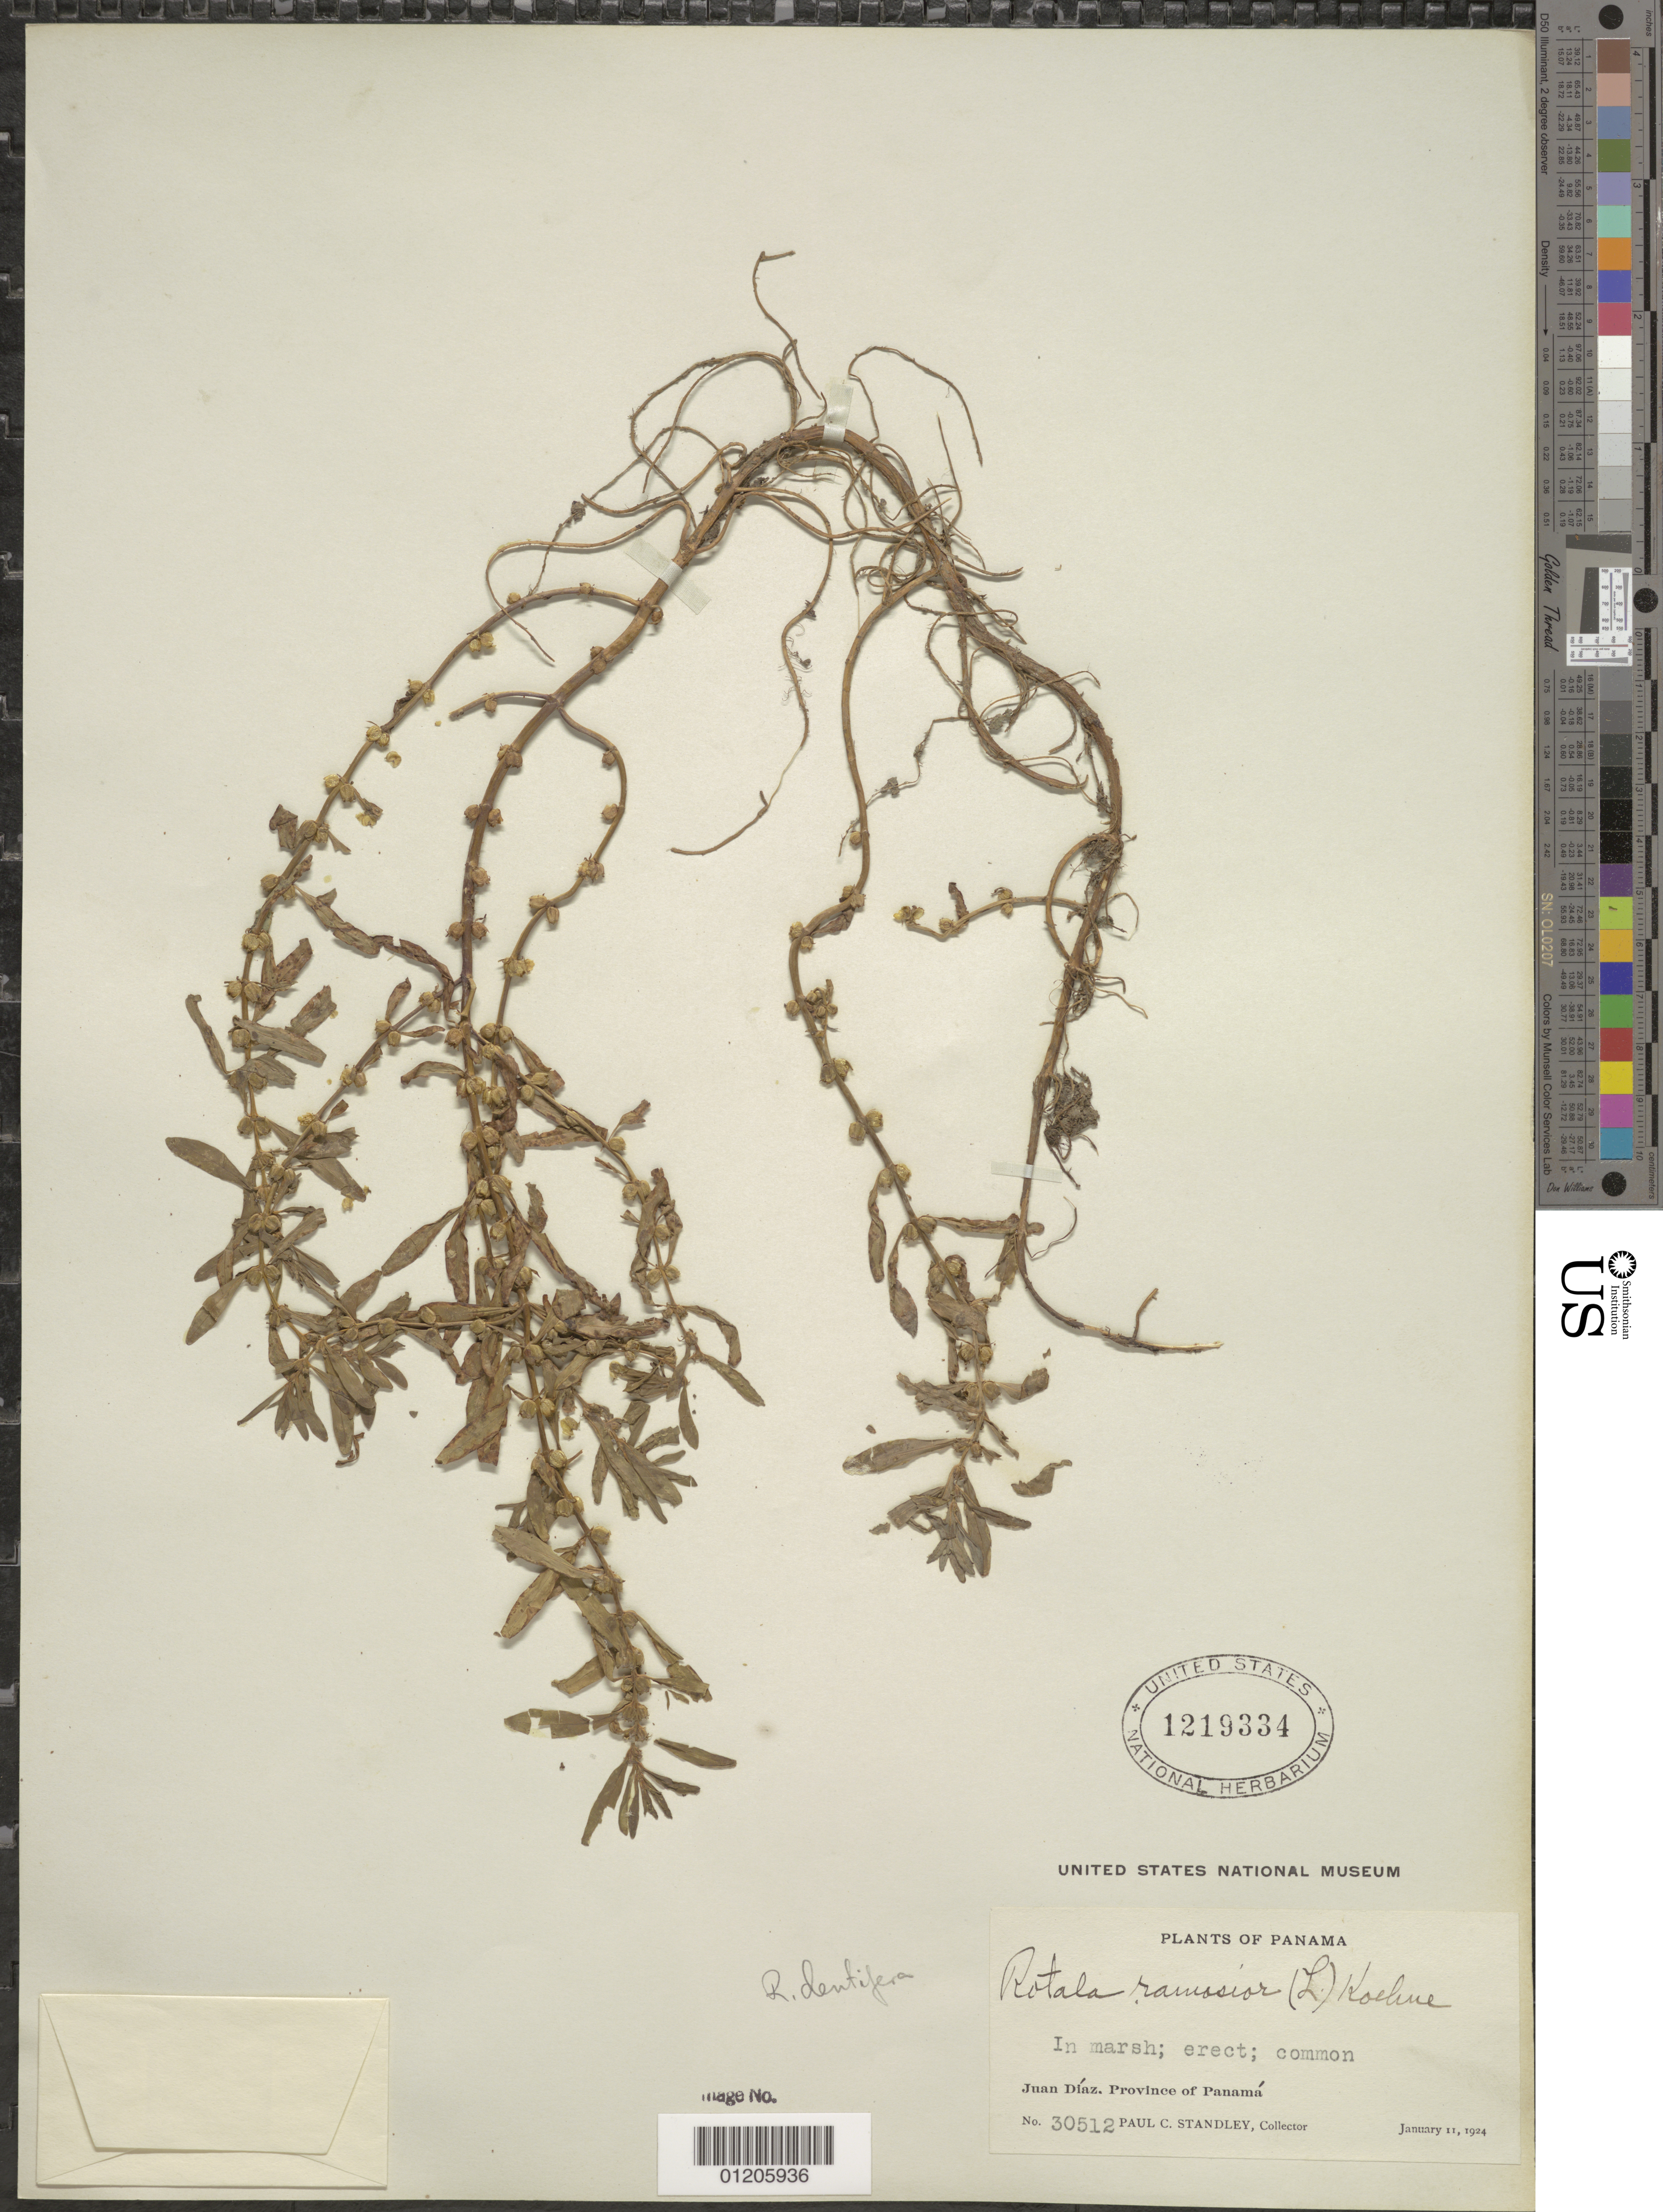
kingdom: Plantae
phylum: Tracheophyta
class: Magnoliopsida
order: Myrtales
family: Lythraceae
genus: Rotala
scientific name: Rotala dentifera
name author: (A. Gray) Koehne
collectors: P. C. Standley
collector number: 30512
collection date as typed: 11 Jan 1924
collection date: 1924-01-11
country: Panama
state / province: Panamá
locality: Juan Diaz.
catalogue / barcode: US 1219334